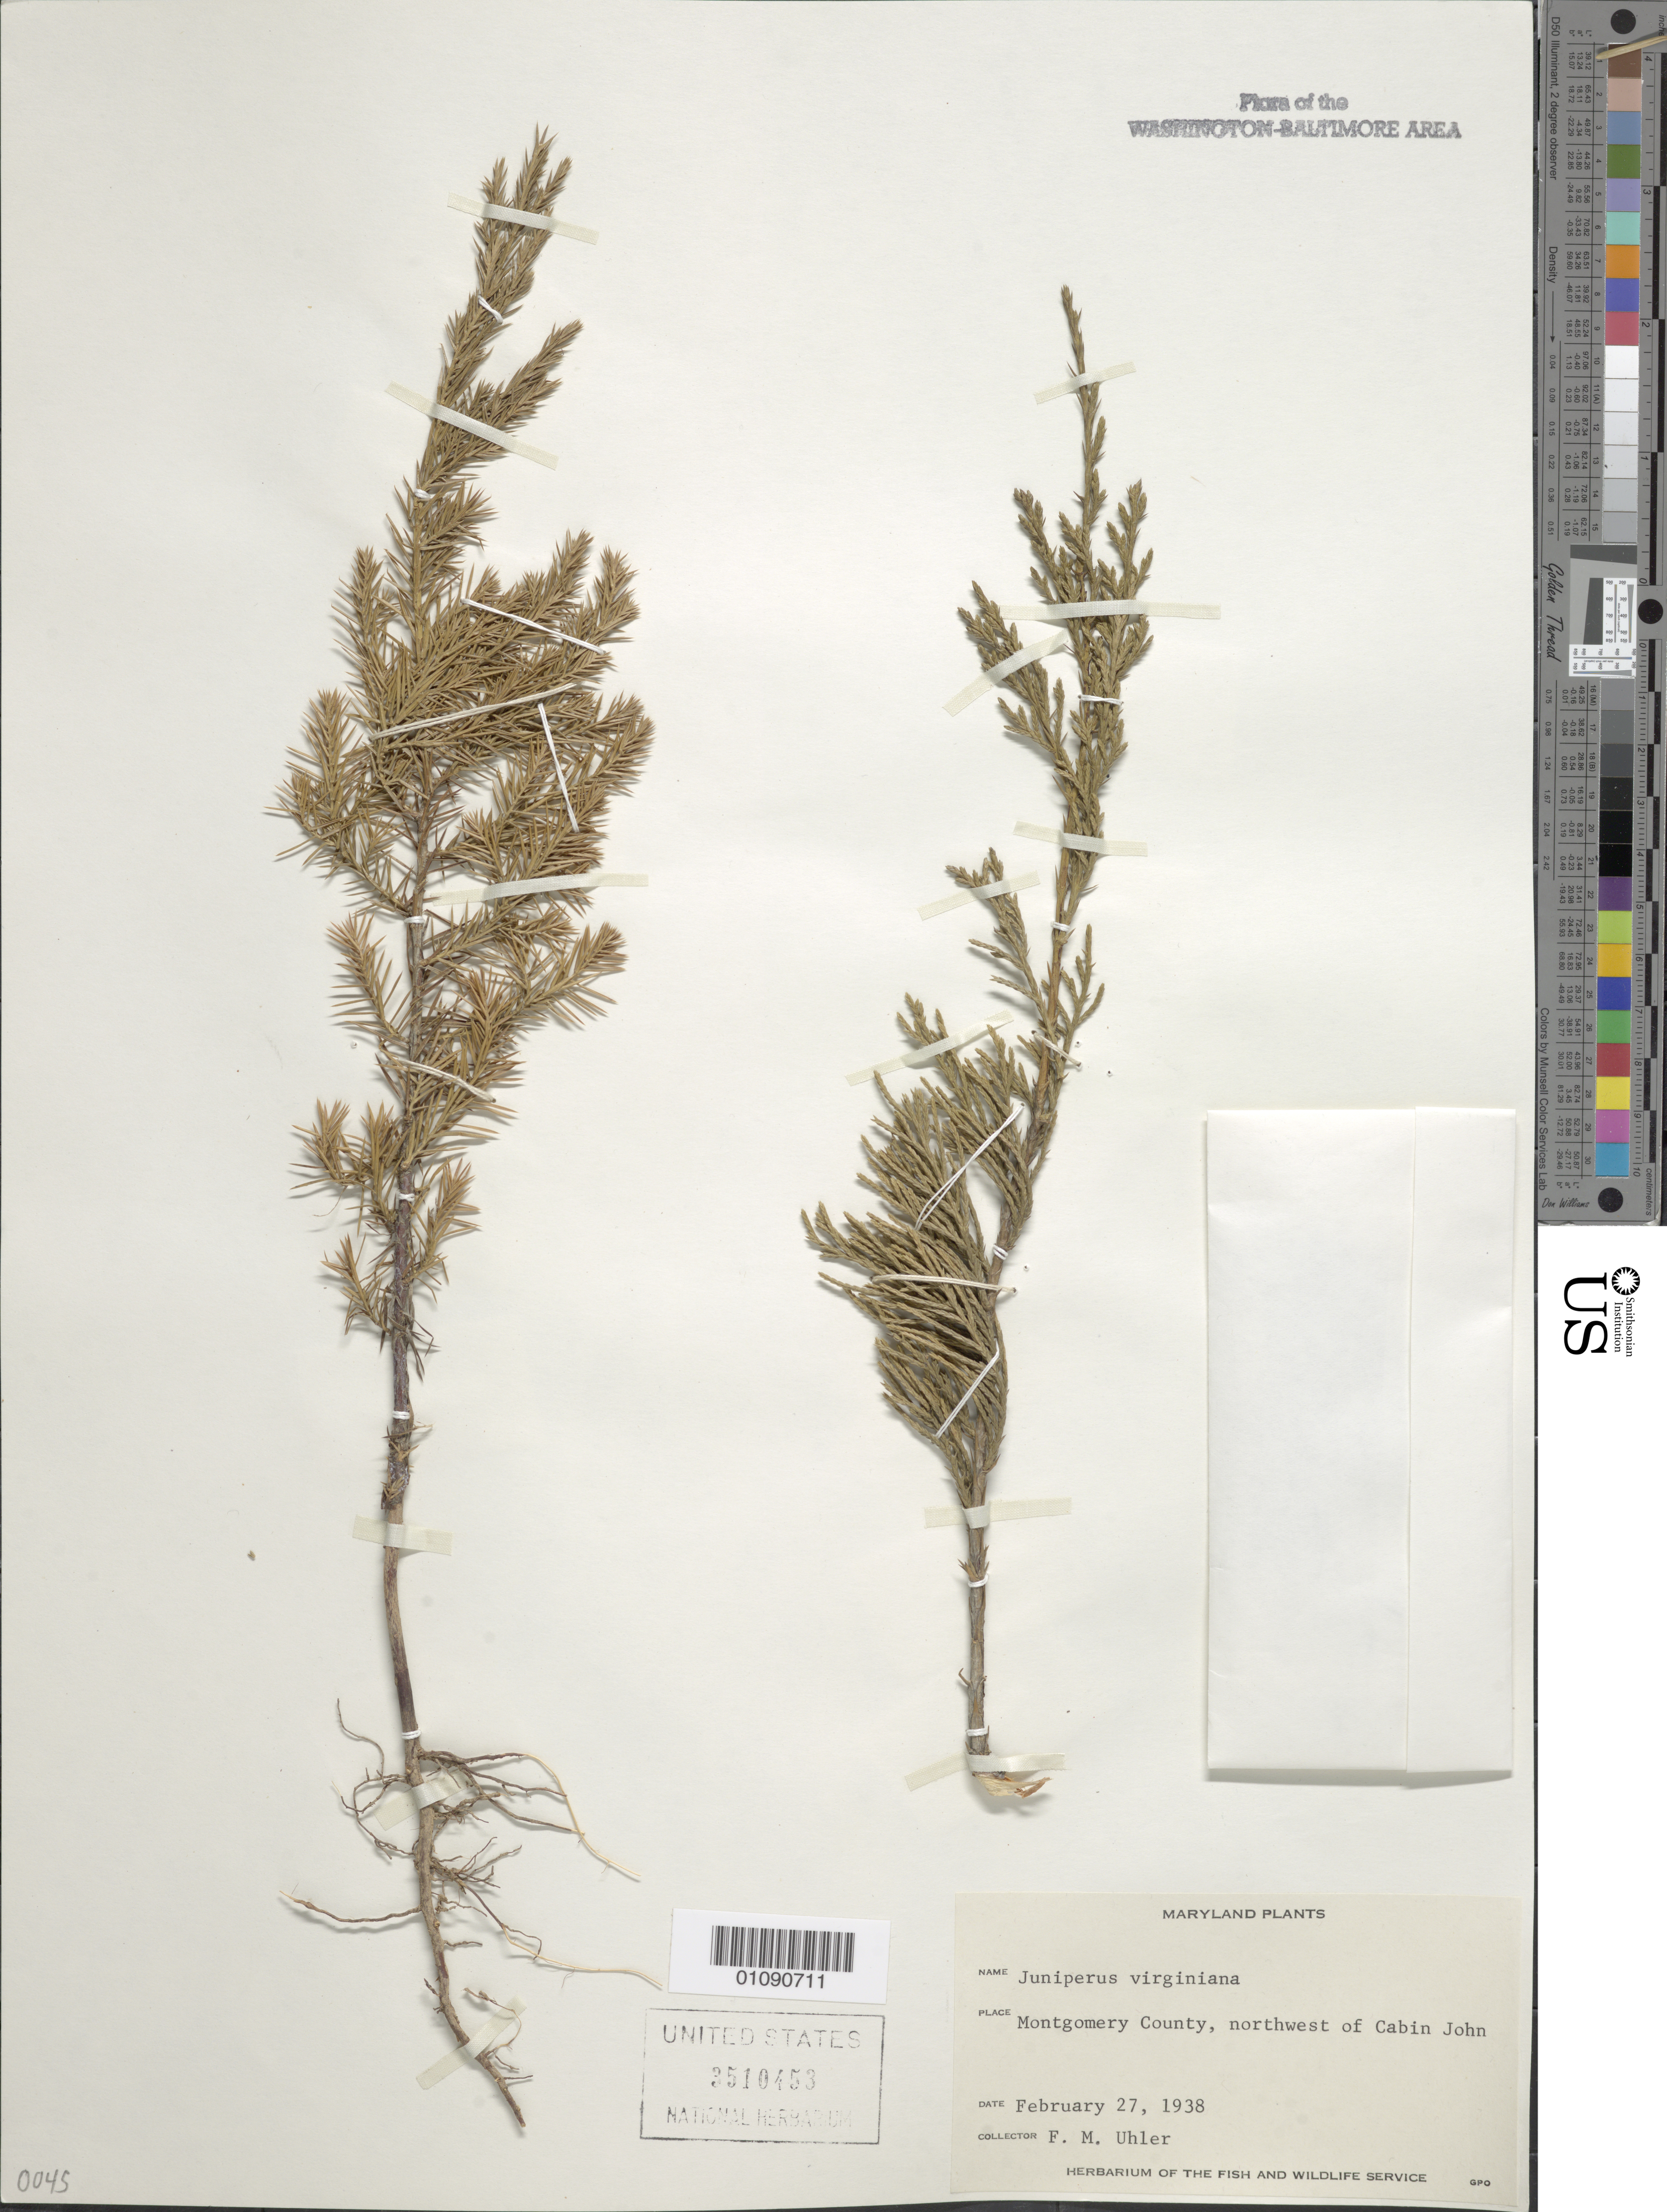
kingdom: Plantae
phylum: Tracheophyta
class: Pinopsida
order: Pinales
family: Cupressaceae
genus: Juniperus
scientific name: Juniperus virginiana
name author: L.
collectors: F. M. Uhler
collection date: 1938-02-27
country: United States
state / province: Maryland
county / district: Montgomery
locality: N.W. of Cabin John.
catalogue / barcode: US 3510453